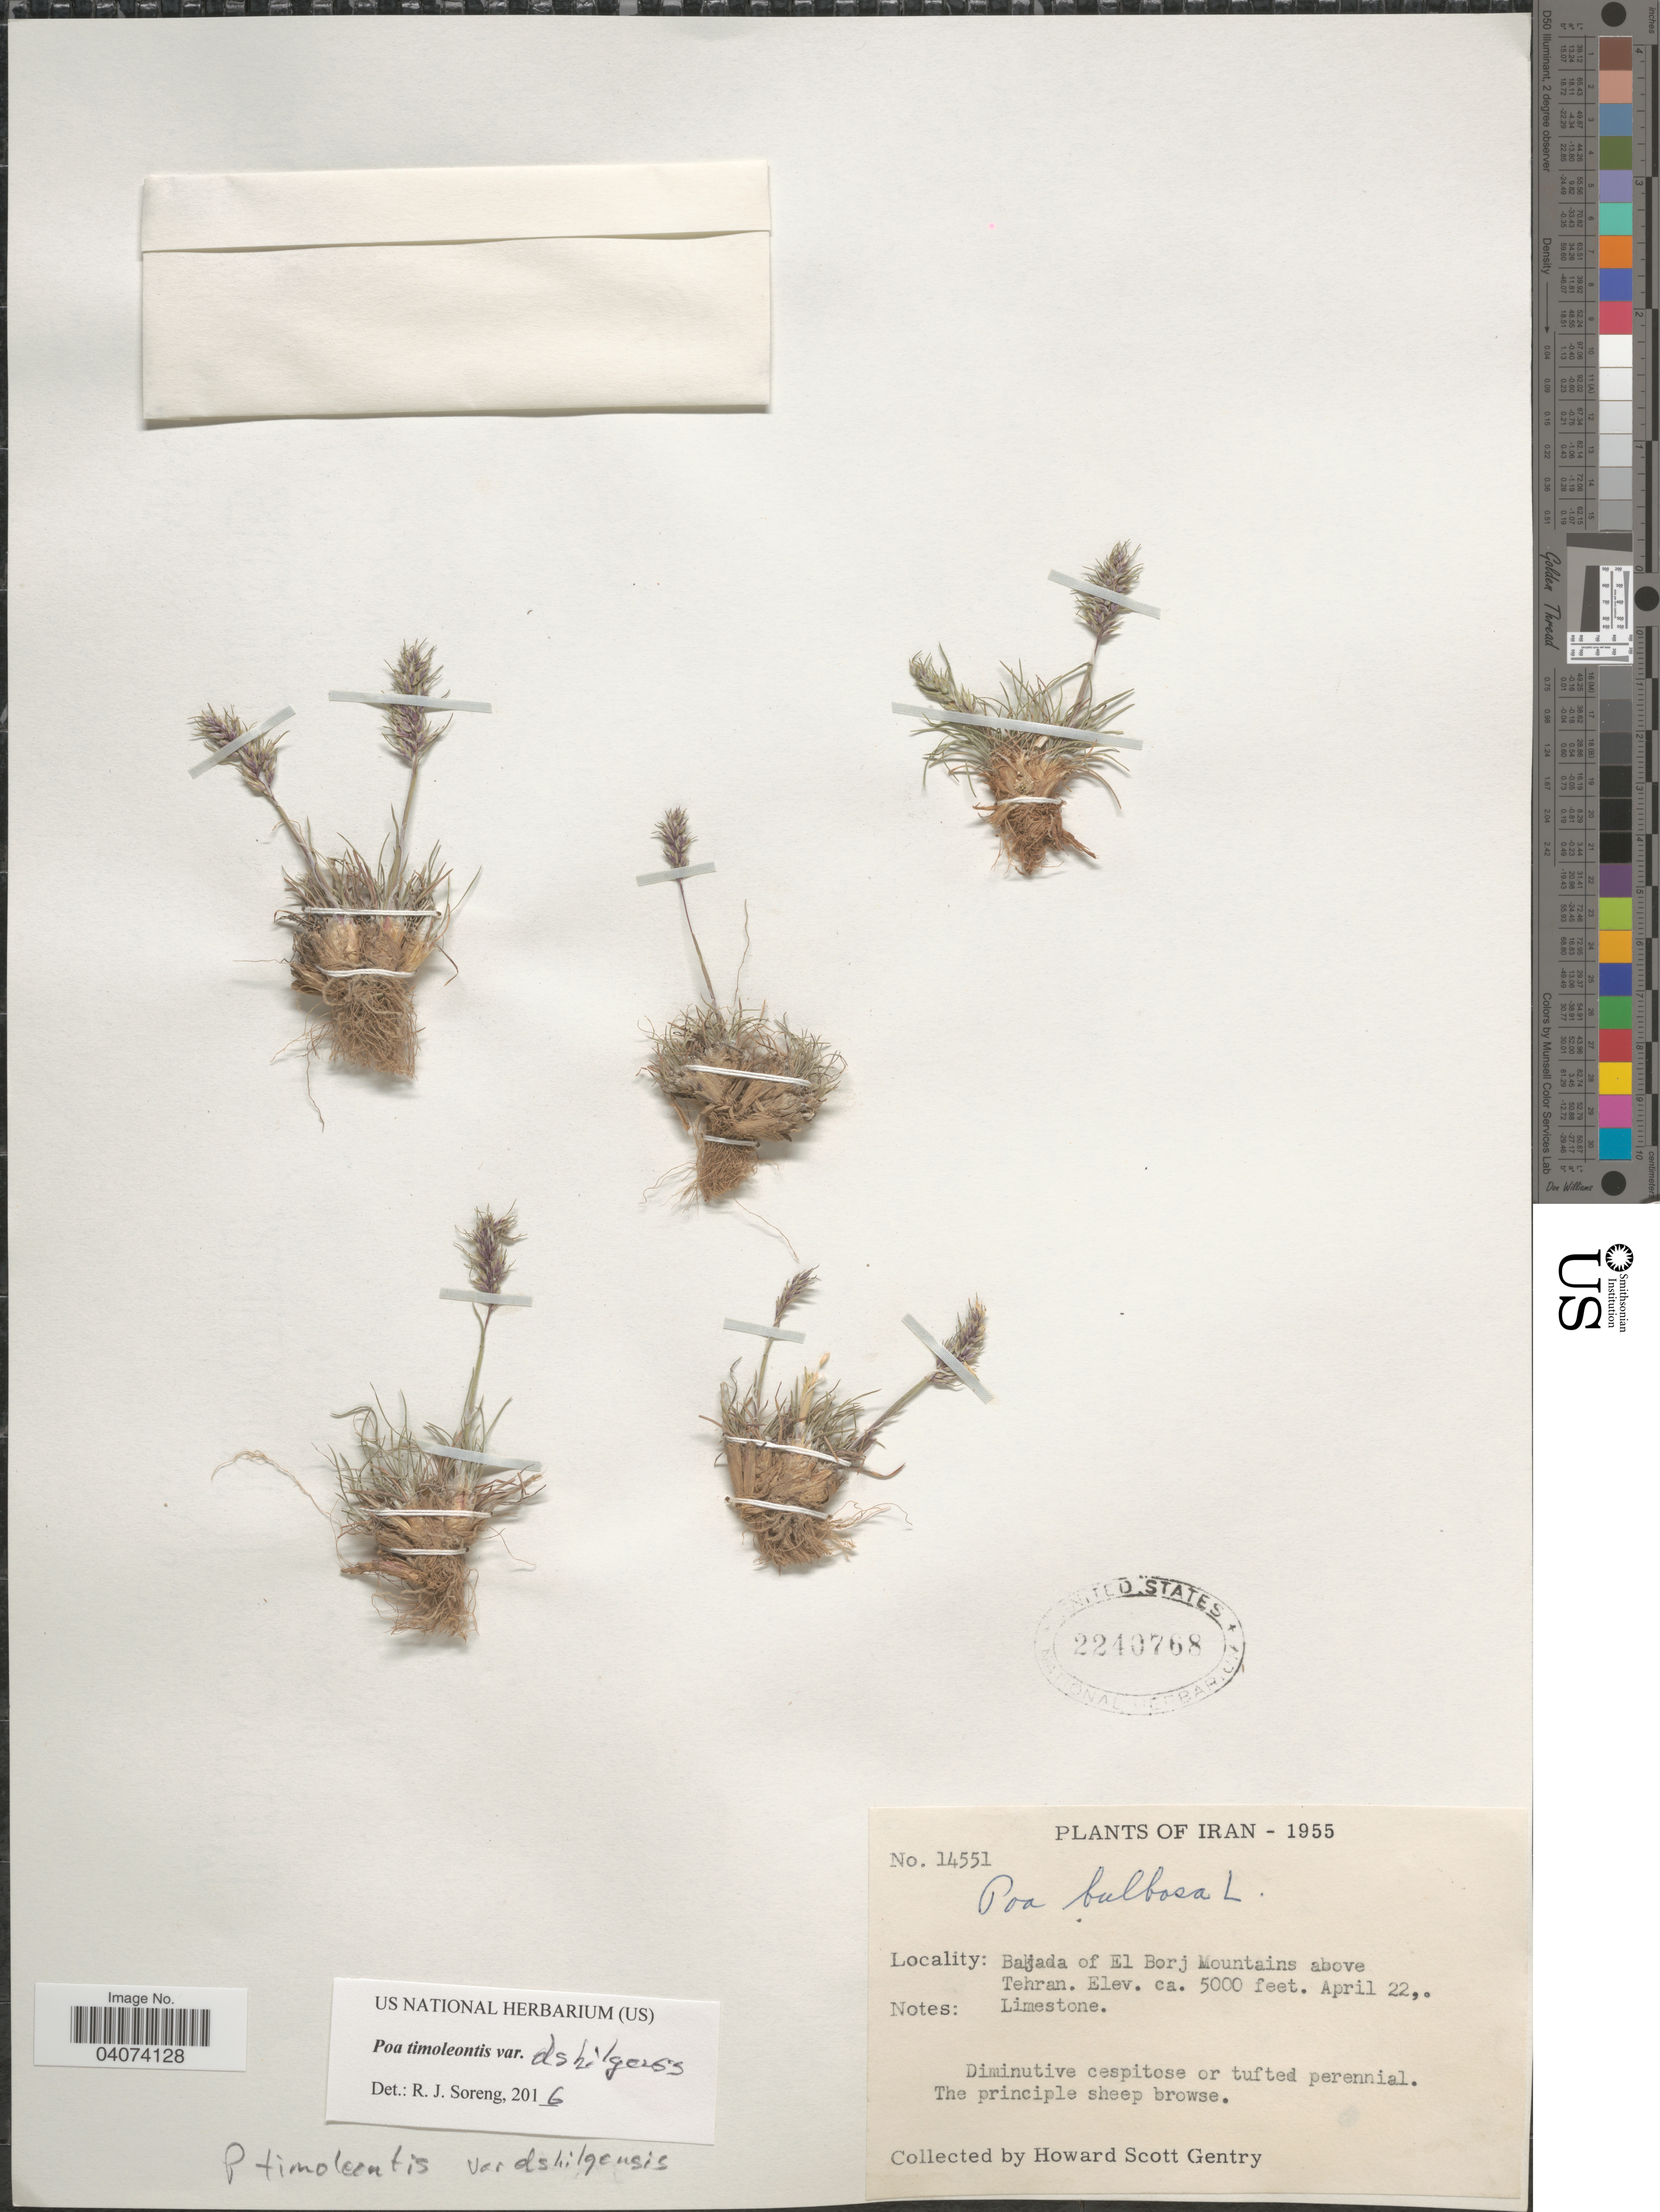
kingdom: Plantae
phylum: Tracheophyta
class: Liliopsida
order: Poales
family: Poaceae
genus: Poa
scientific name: Poa timoleontis var. dshilgensis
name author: (Roshev.) Tzvelev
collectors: H. S. Gentry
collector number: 14551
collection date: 1955-04-22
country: Iran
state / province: Tehran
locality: Baljada of El Borj Mountains above Tehran. Limestone.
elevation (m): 1524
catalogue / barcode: US 2240768